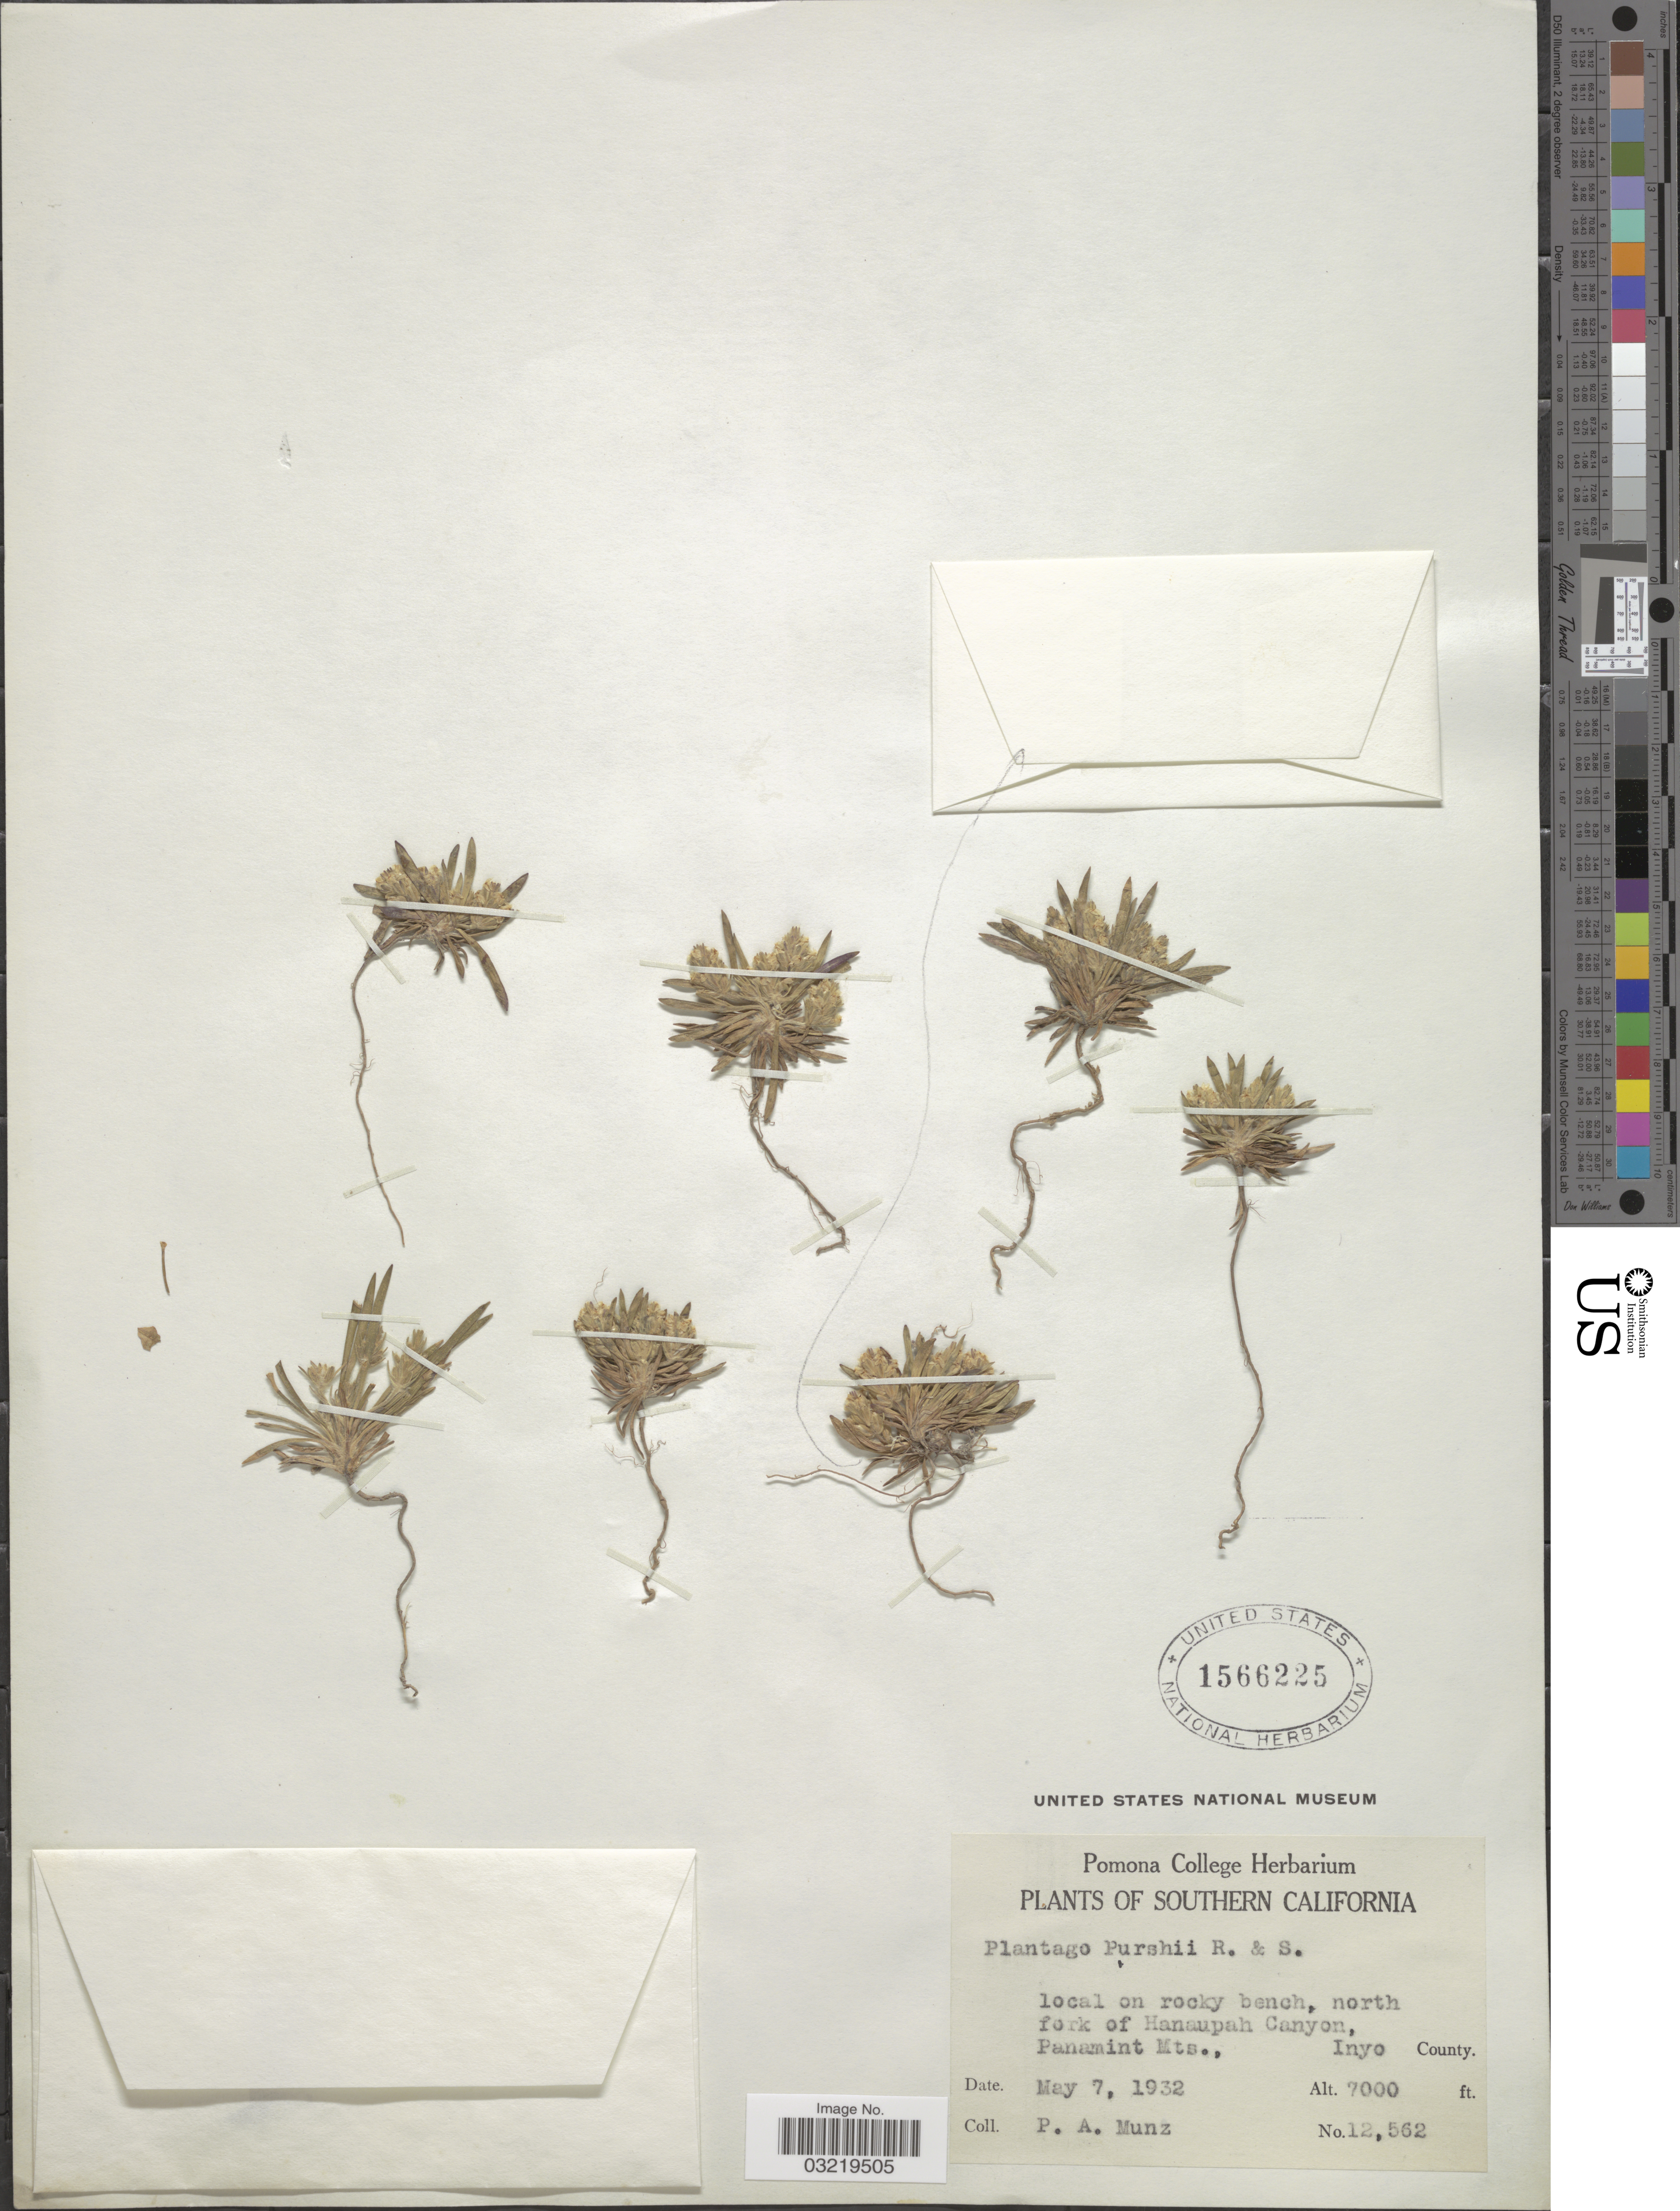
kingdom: Plantae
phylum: Tracheophyta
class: Magnoliopsida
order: Lamiales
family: Plantaginaceae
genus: Plantago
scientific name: Plantago patagonica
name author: Jacq.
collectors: P. A. Munz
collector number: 12562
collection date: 1932-05-07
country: United States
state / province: California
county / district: Inyo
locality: Southern California. North fork of Hanaupah Canyon, Panamint Mts., Inyo County.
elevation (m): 2134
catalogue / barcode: US 1566225